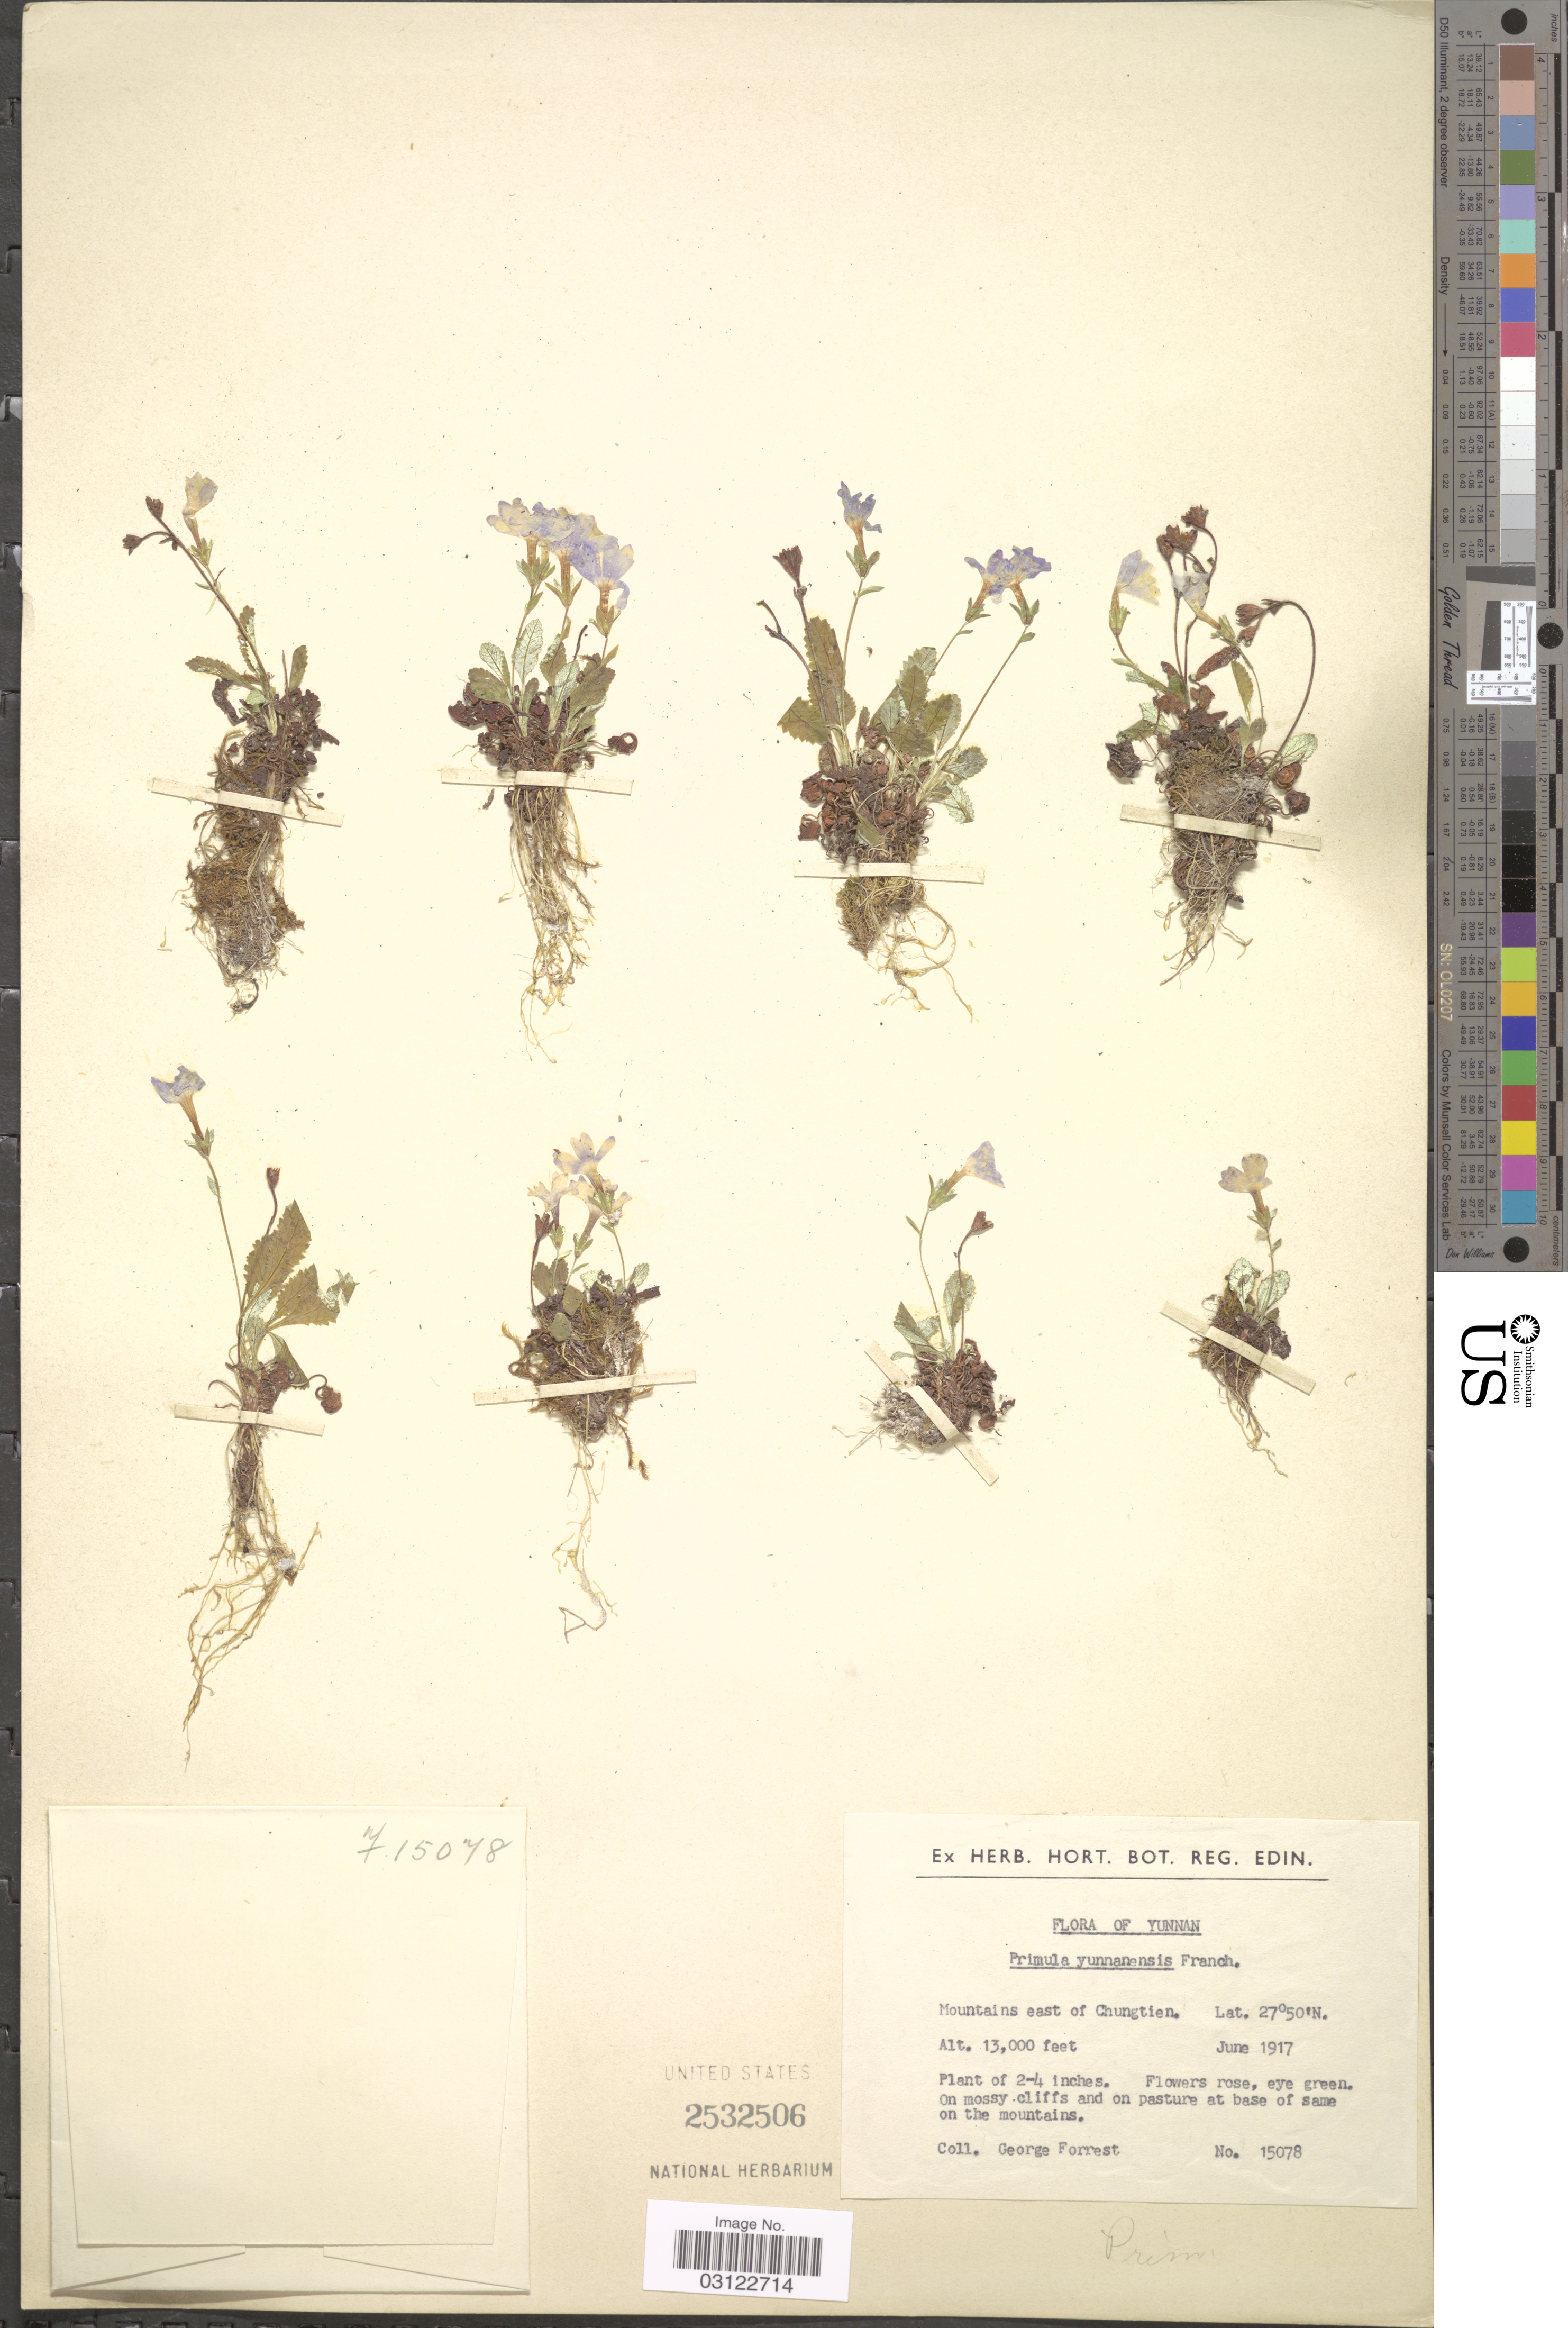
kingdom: Plantae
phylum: Tracheophyta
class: Magnoliopsida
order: Ericales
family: Primulaceae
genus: Primula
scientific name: Primula yunnanensis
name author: Franch.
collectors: G. Forrest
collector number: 15078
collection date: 1917-06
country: China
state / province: Yunnan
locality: Mountains east of Chuntien. On mossy cliffs and on pasture at base of same on the mountains.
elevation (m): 3962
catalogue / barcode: US 2532506